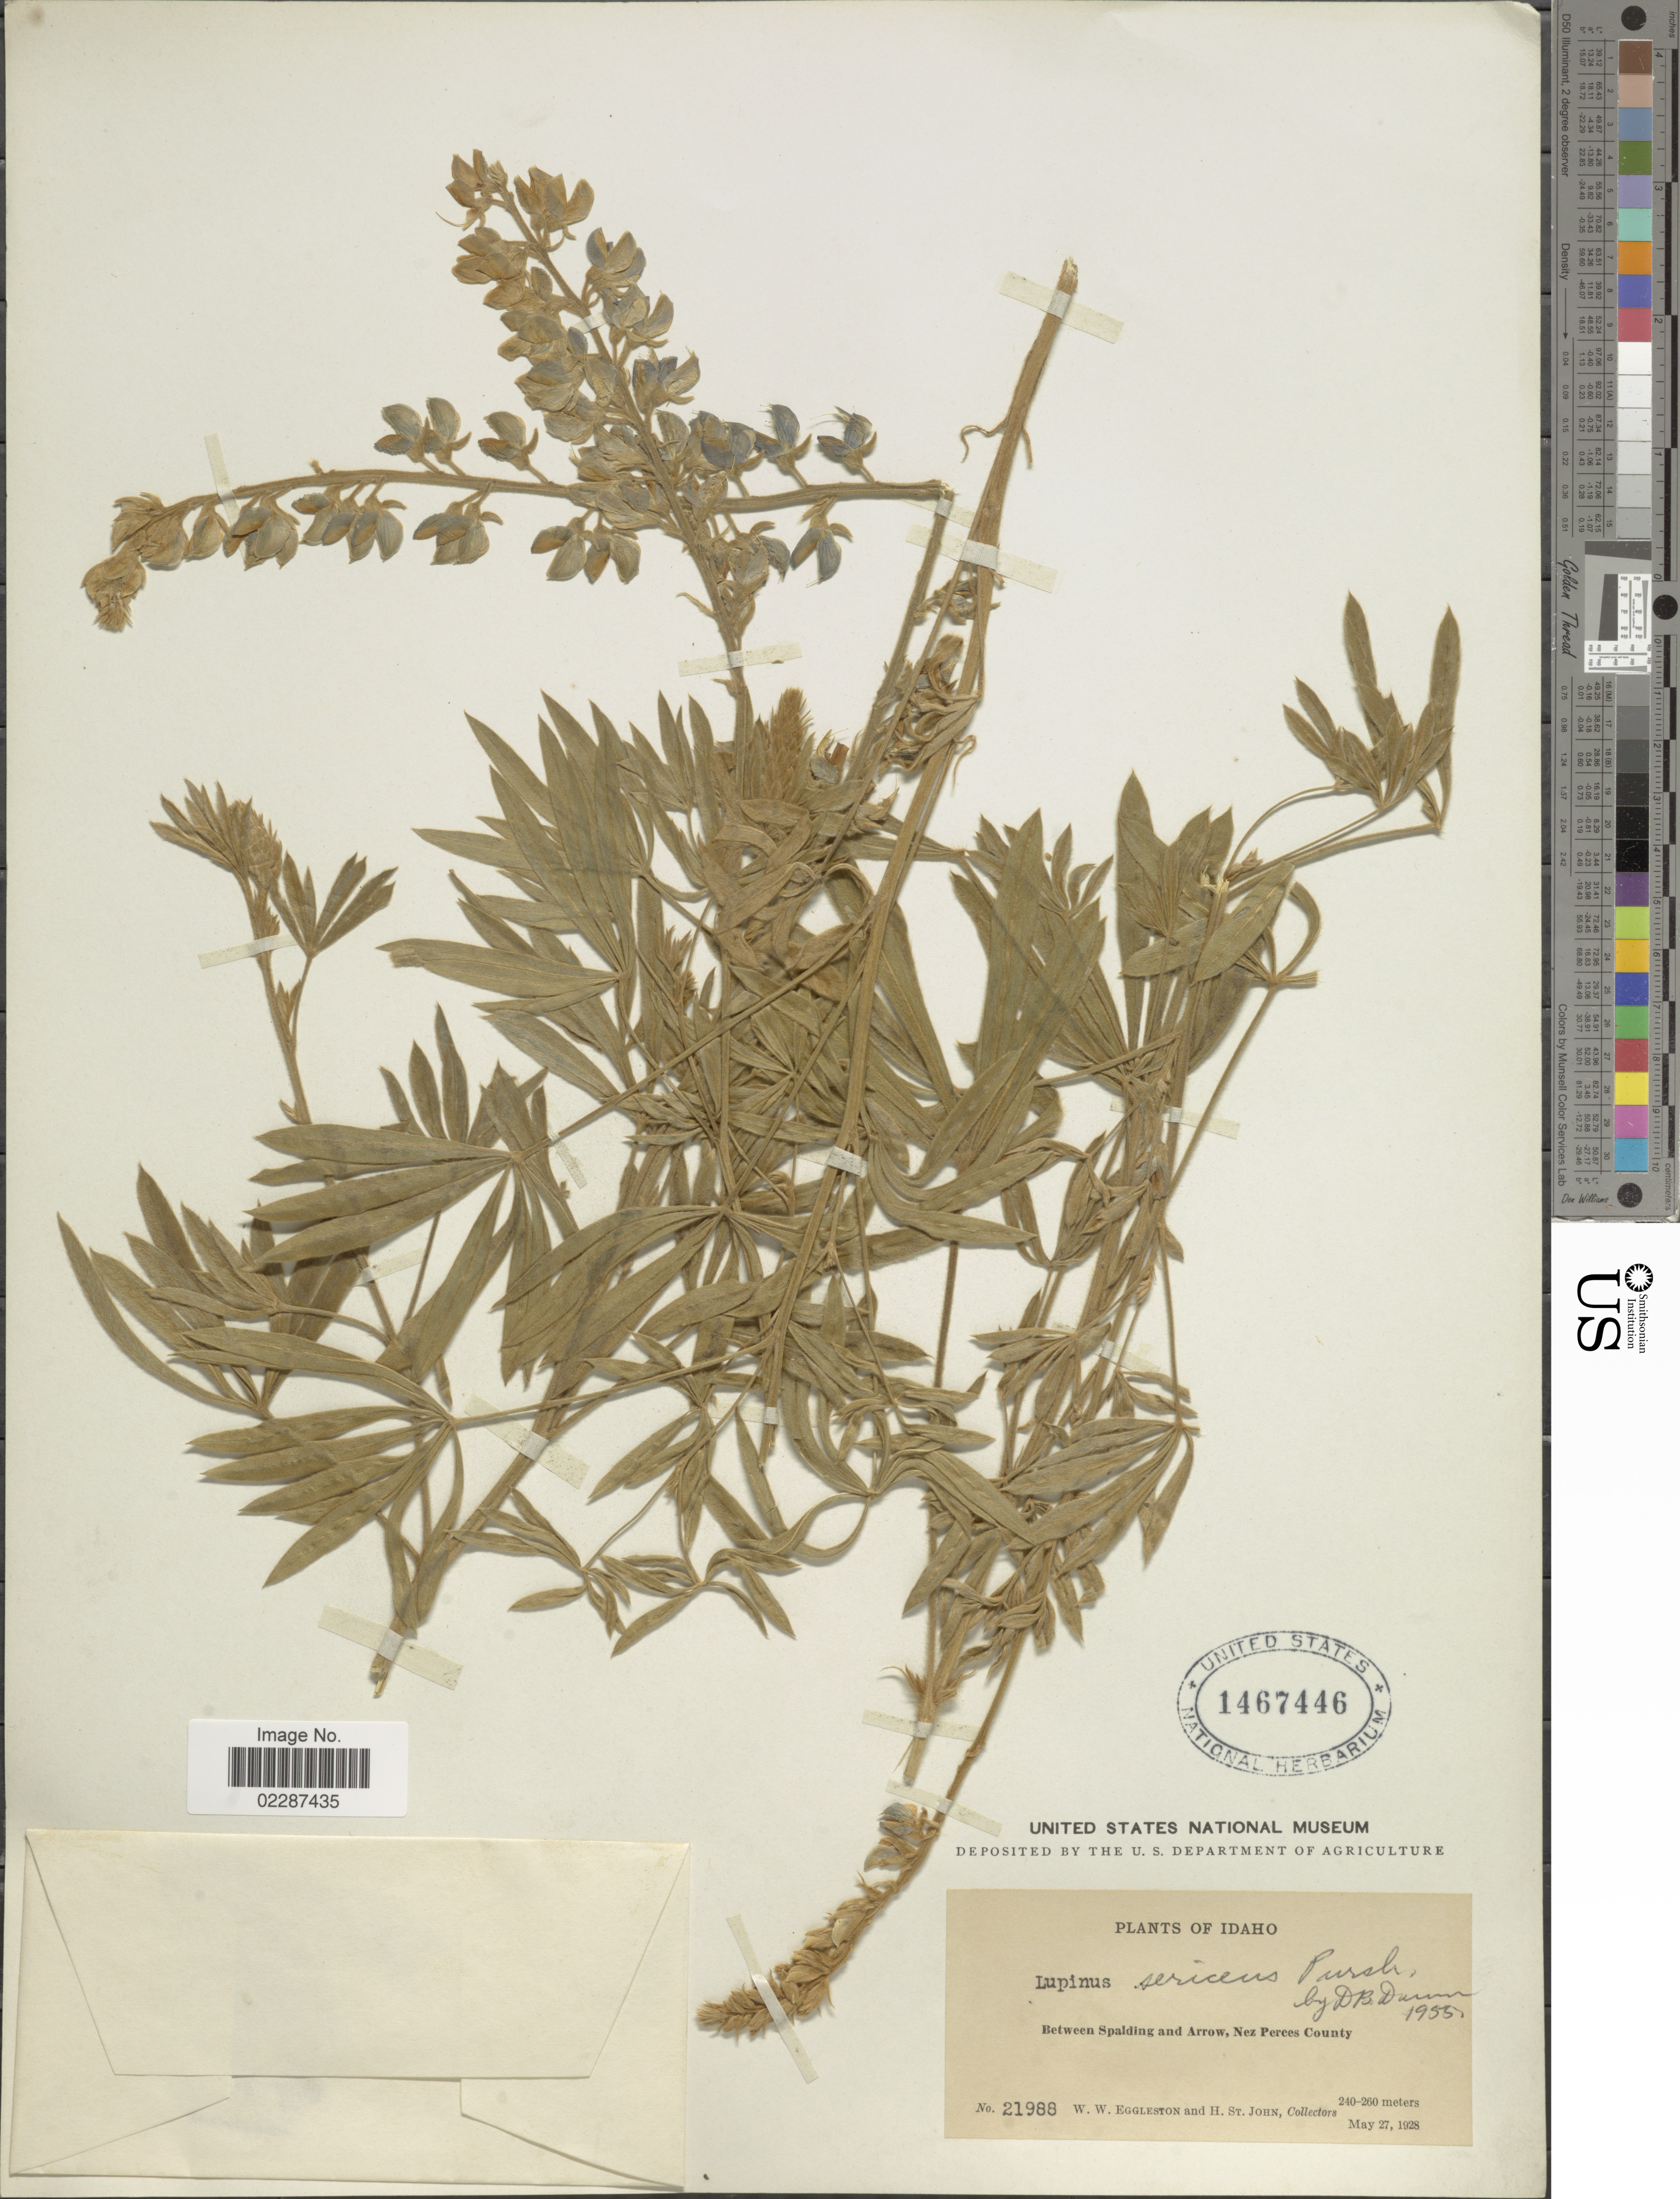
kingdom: Plantae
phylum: Tracheophyta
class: Magnoliopsida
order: Fabales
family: Fabaceae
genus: Lupinus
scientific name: Lupinus sericeus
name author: Pursh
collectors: W. W. Eggleston & H. St. John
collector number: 21988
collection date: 1928-05-27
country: United States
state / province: Idaho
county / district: Nez Perce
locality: Between Spalding and Arrow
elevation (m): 240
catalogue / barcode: US 1467446